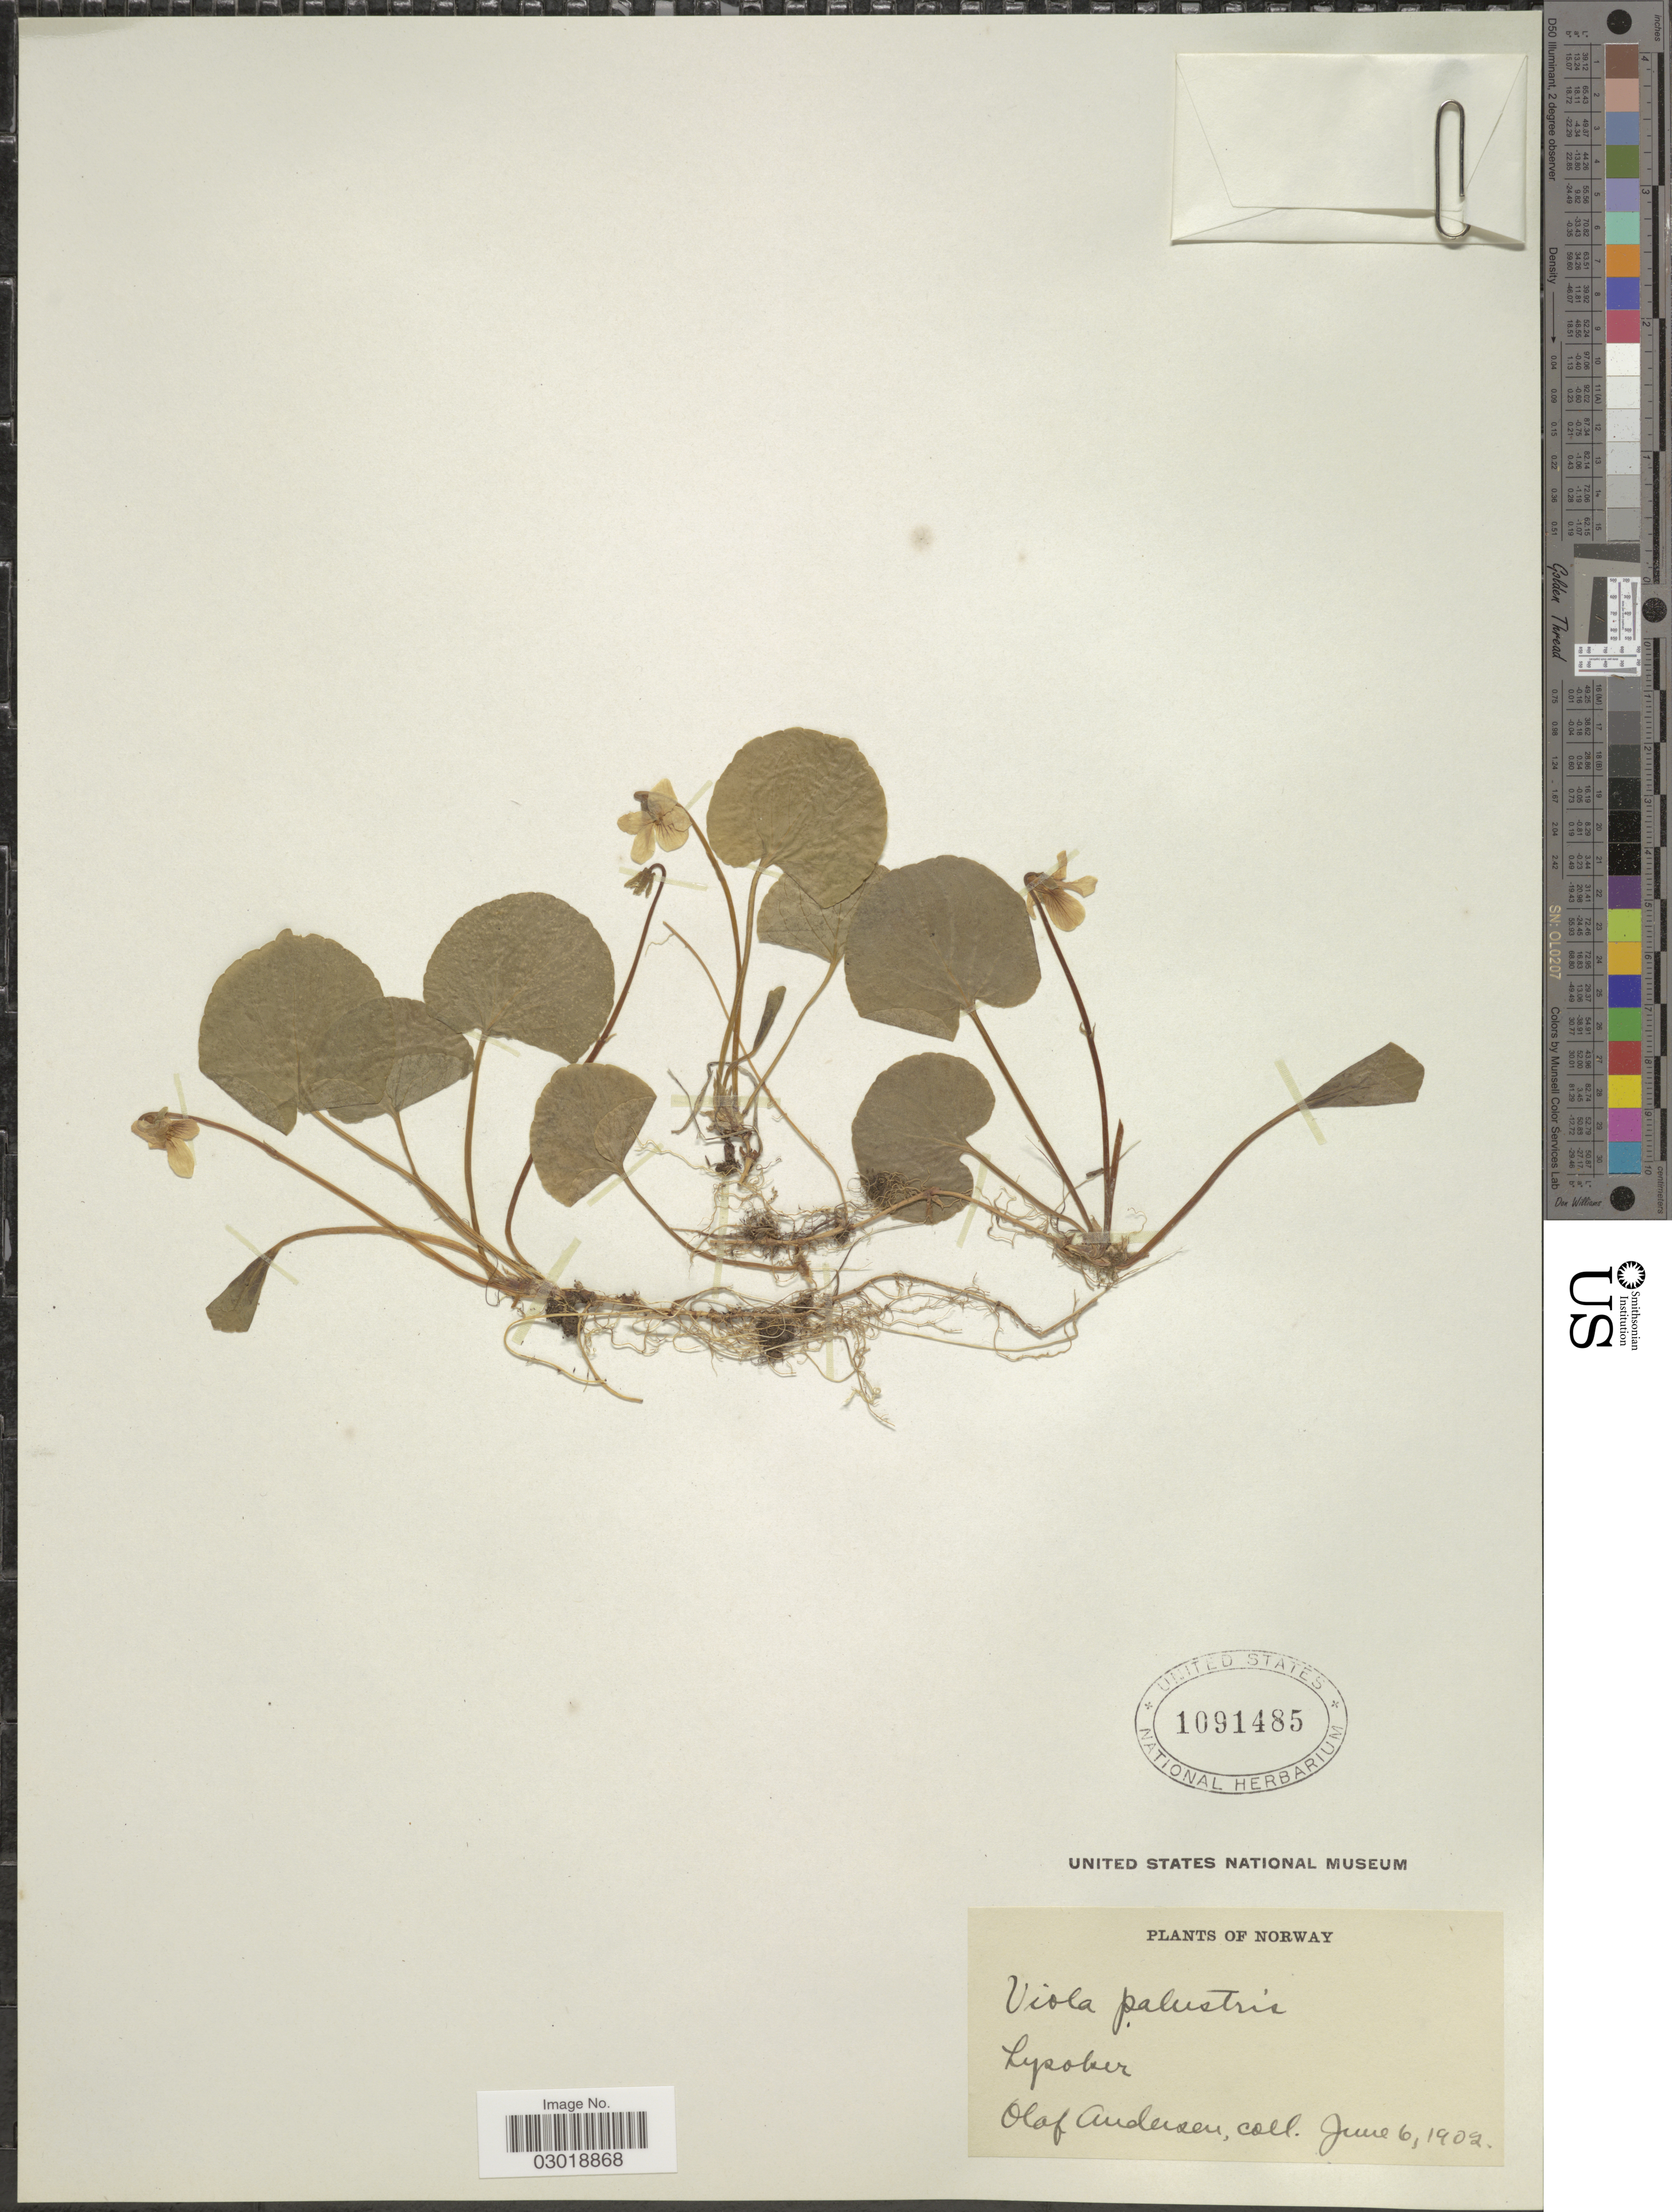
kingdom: Plantae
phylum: Tracheophyta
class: Magnoliopsida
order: Malpighiales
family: Violaceae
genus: Viola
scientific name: Viola palustris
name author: L.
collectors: O. Anderson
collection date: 1902-06-06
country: Norway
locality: Lysaker.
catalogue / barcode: US 1091485